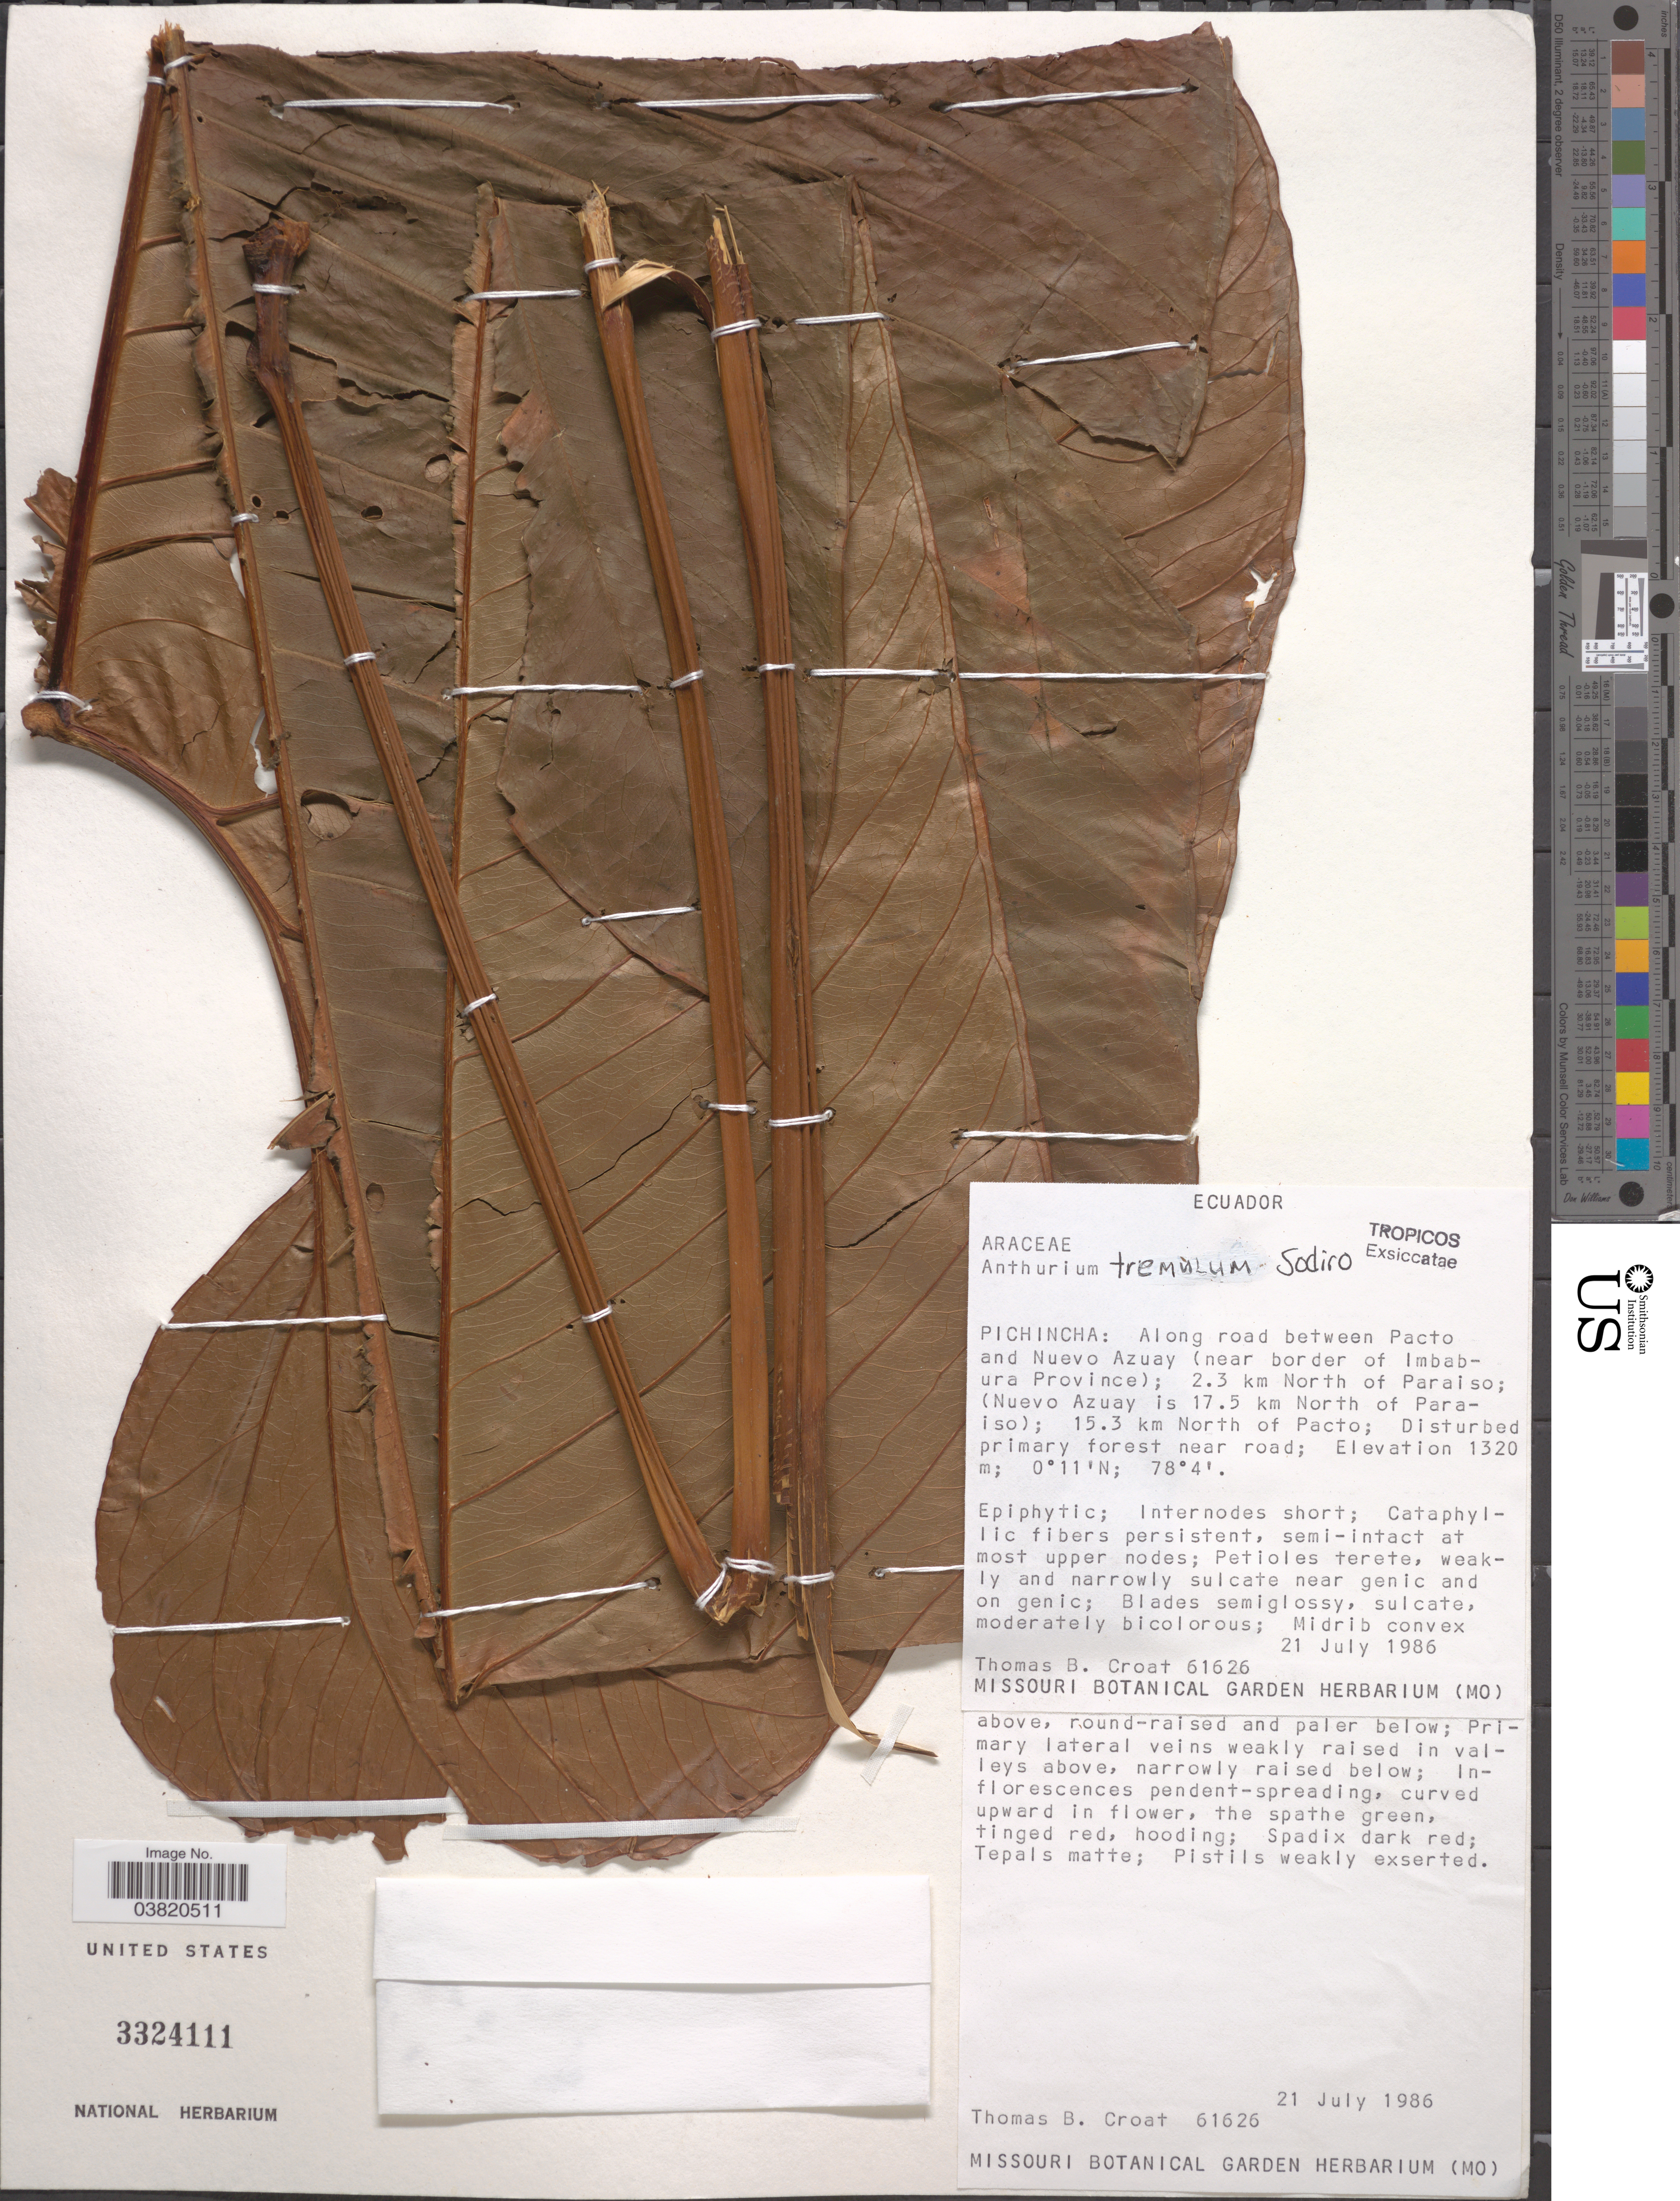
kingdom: Plantae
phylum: Tracheophyta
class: Liliopsida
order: Alismatales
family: Araceae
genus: Anthurium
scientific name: Anthurium tremulum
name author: Sodiro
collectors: T. B. Croat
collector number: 61626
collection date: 1986-07-21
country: Ecuador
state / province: Pichincha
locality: Along road between Pacto and Nuevo Azuay (near border of Imbabura Province); 2.3 km North of Paraiso; (Nuevo Azuay is 17.5 km North of Paraiso); 15.3 km North of Pacto; near road.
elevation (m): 1320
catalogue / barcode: US 3324111